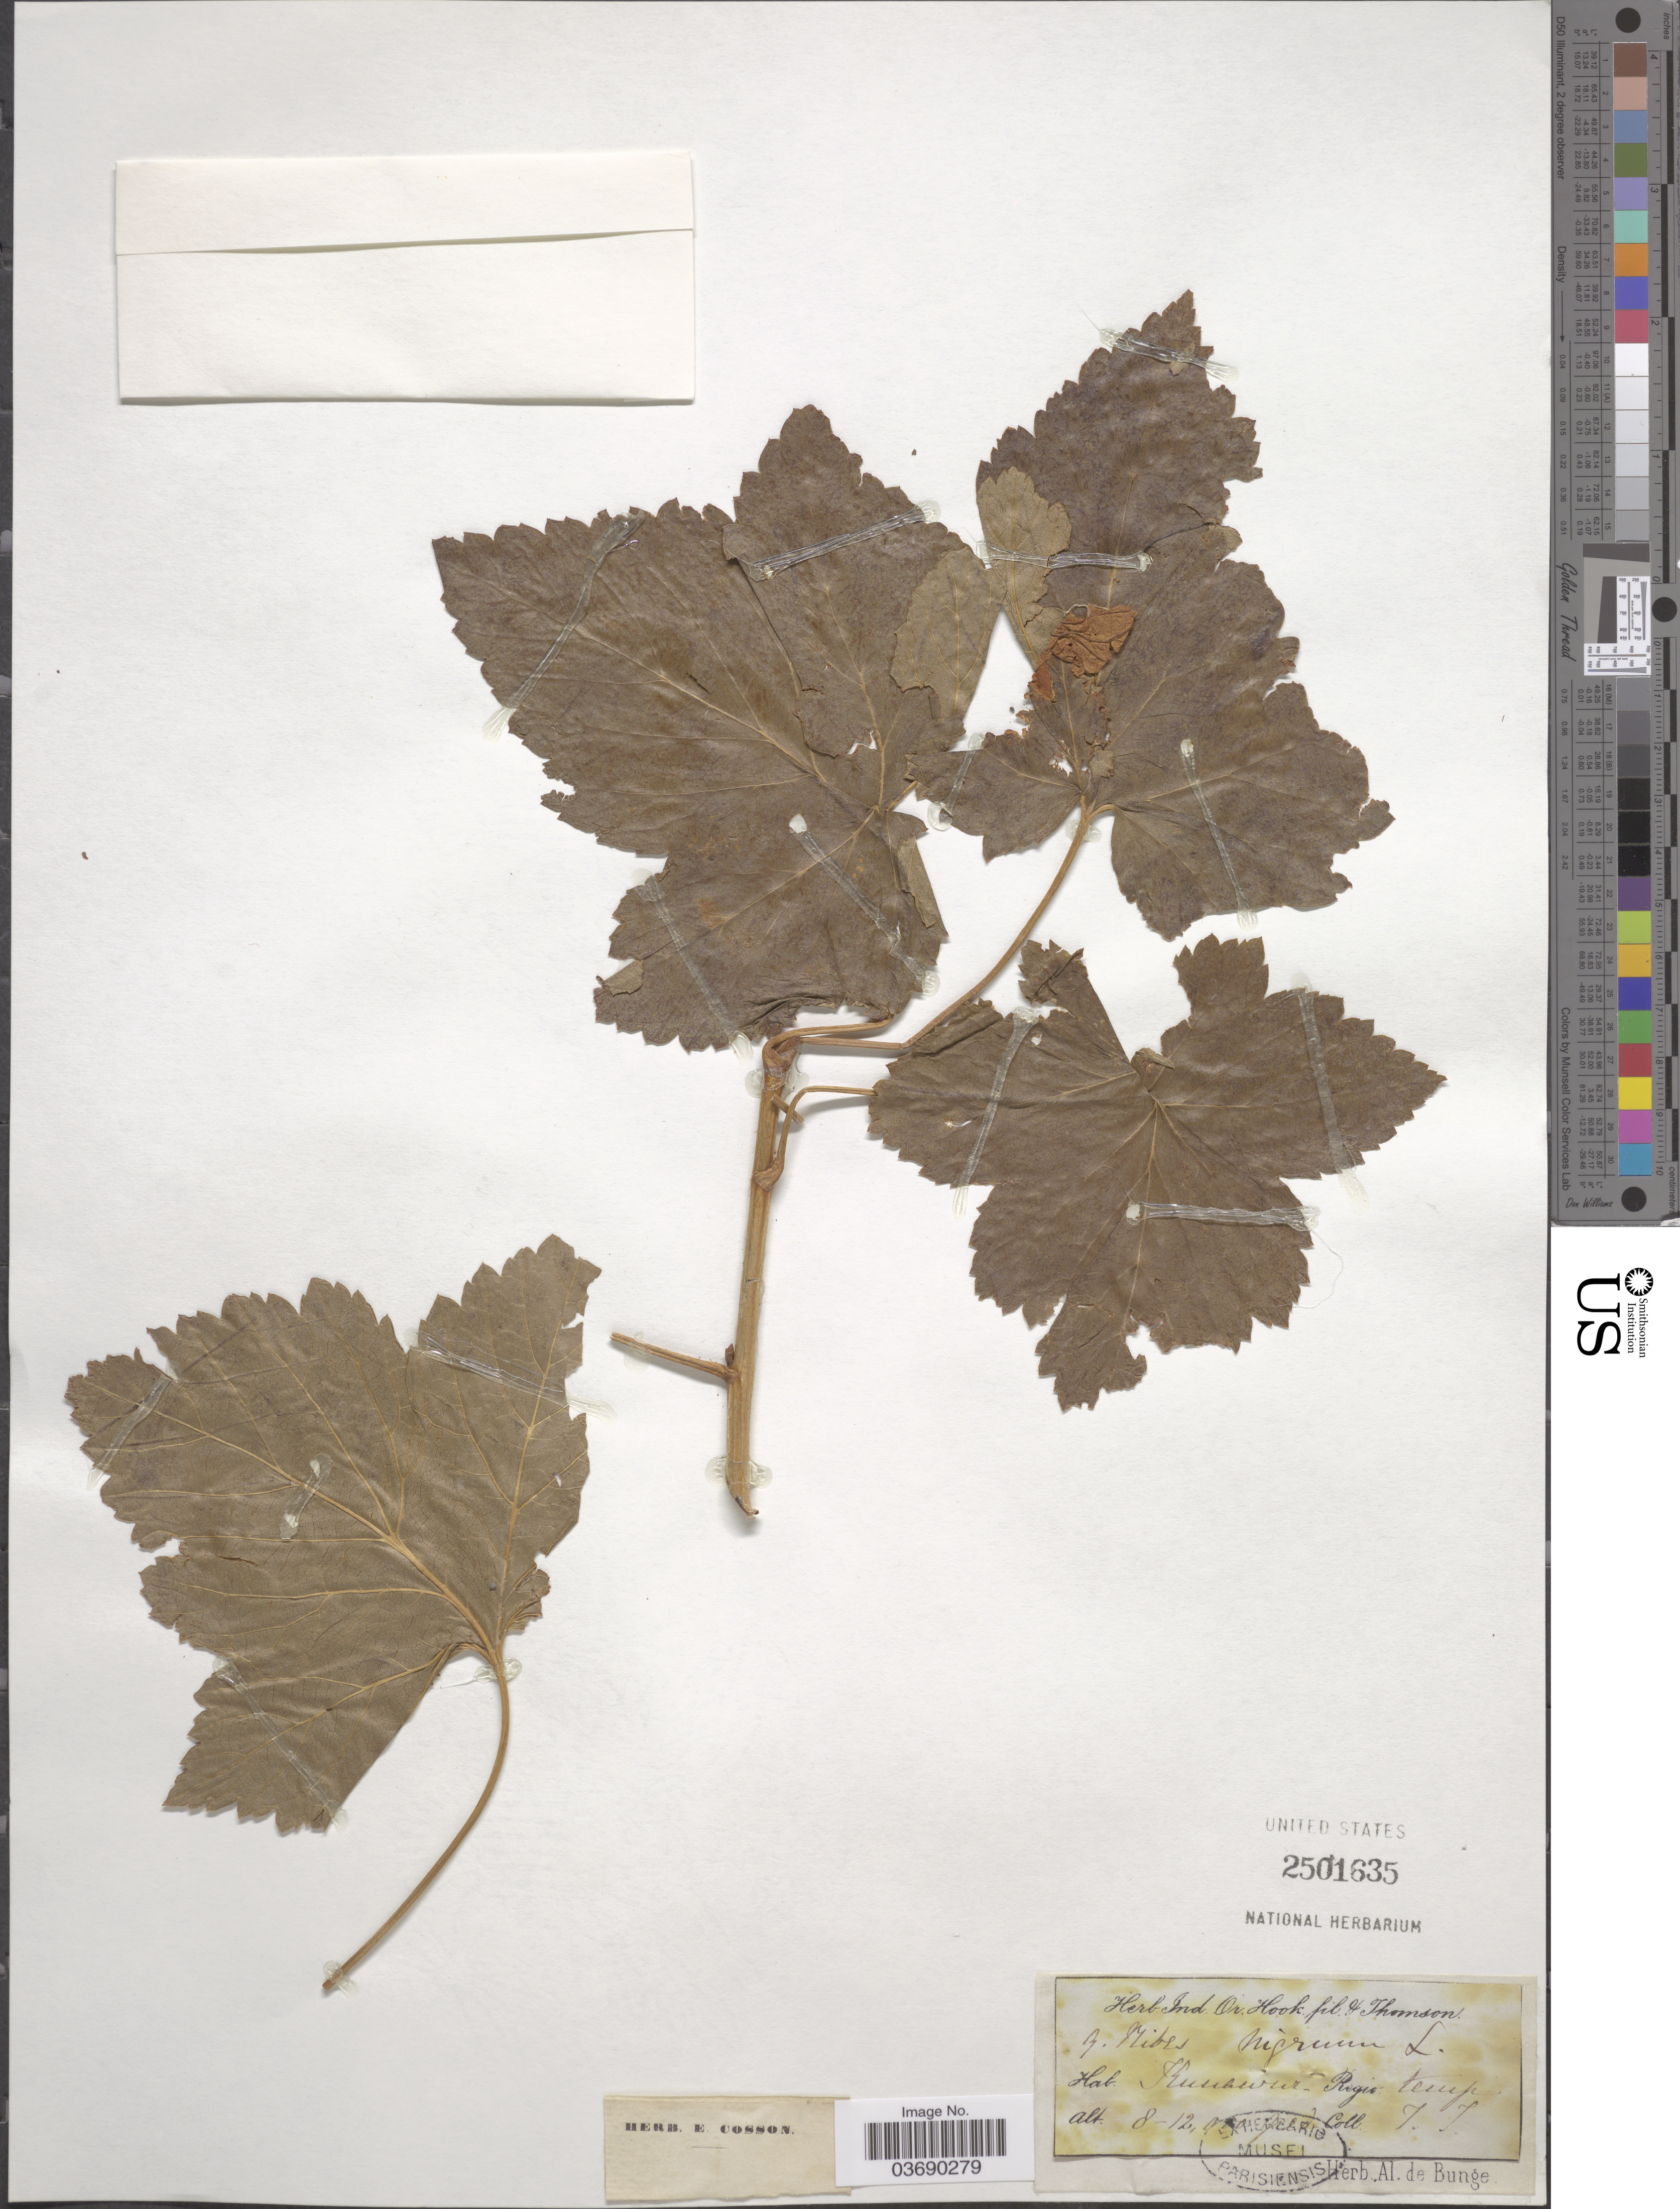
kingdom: Plantae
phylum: Tracheophyta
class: Magnoliopsida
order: Saxifragales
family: Grossulariaceae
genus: Ribes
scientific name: Ribes nigrum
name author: L.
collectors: J. D. Hooker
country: India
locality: Kunawur. Regio temp.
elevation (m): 2438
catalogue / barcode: US 2501635